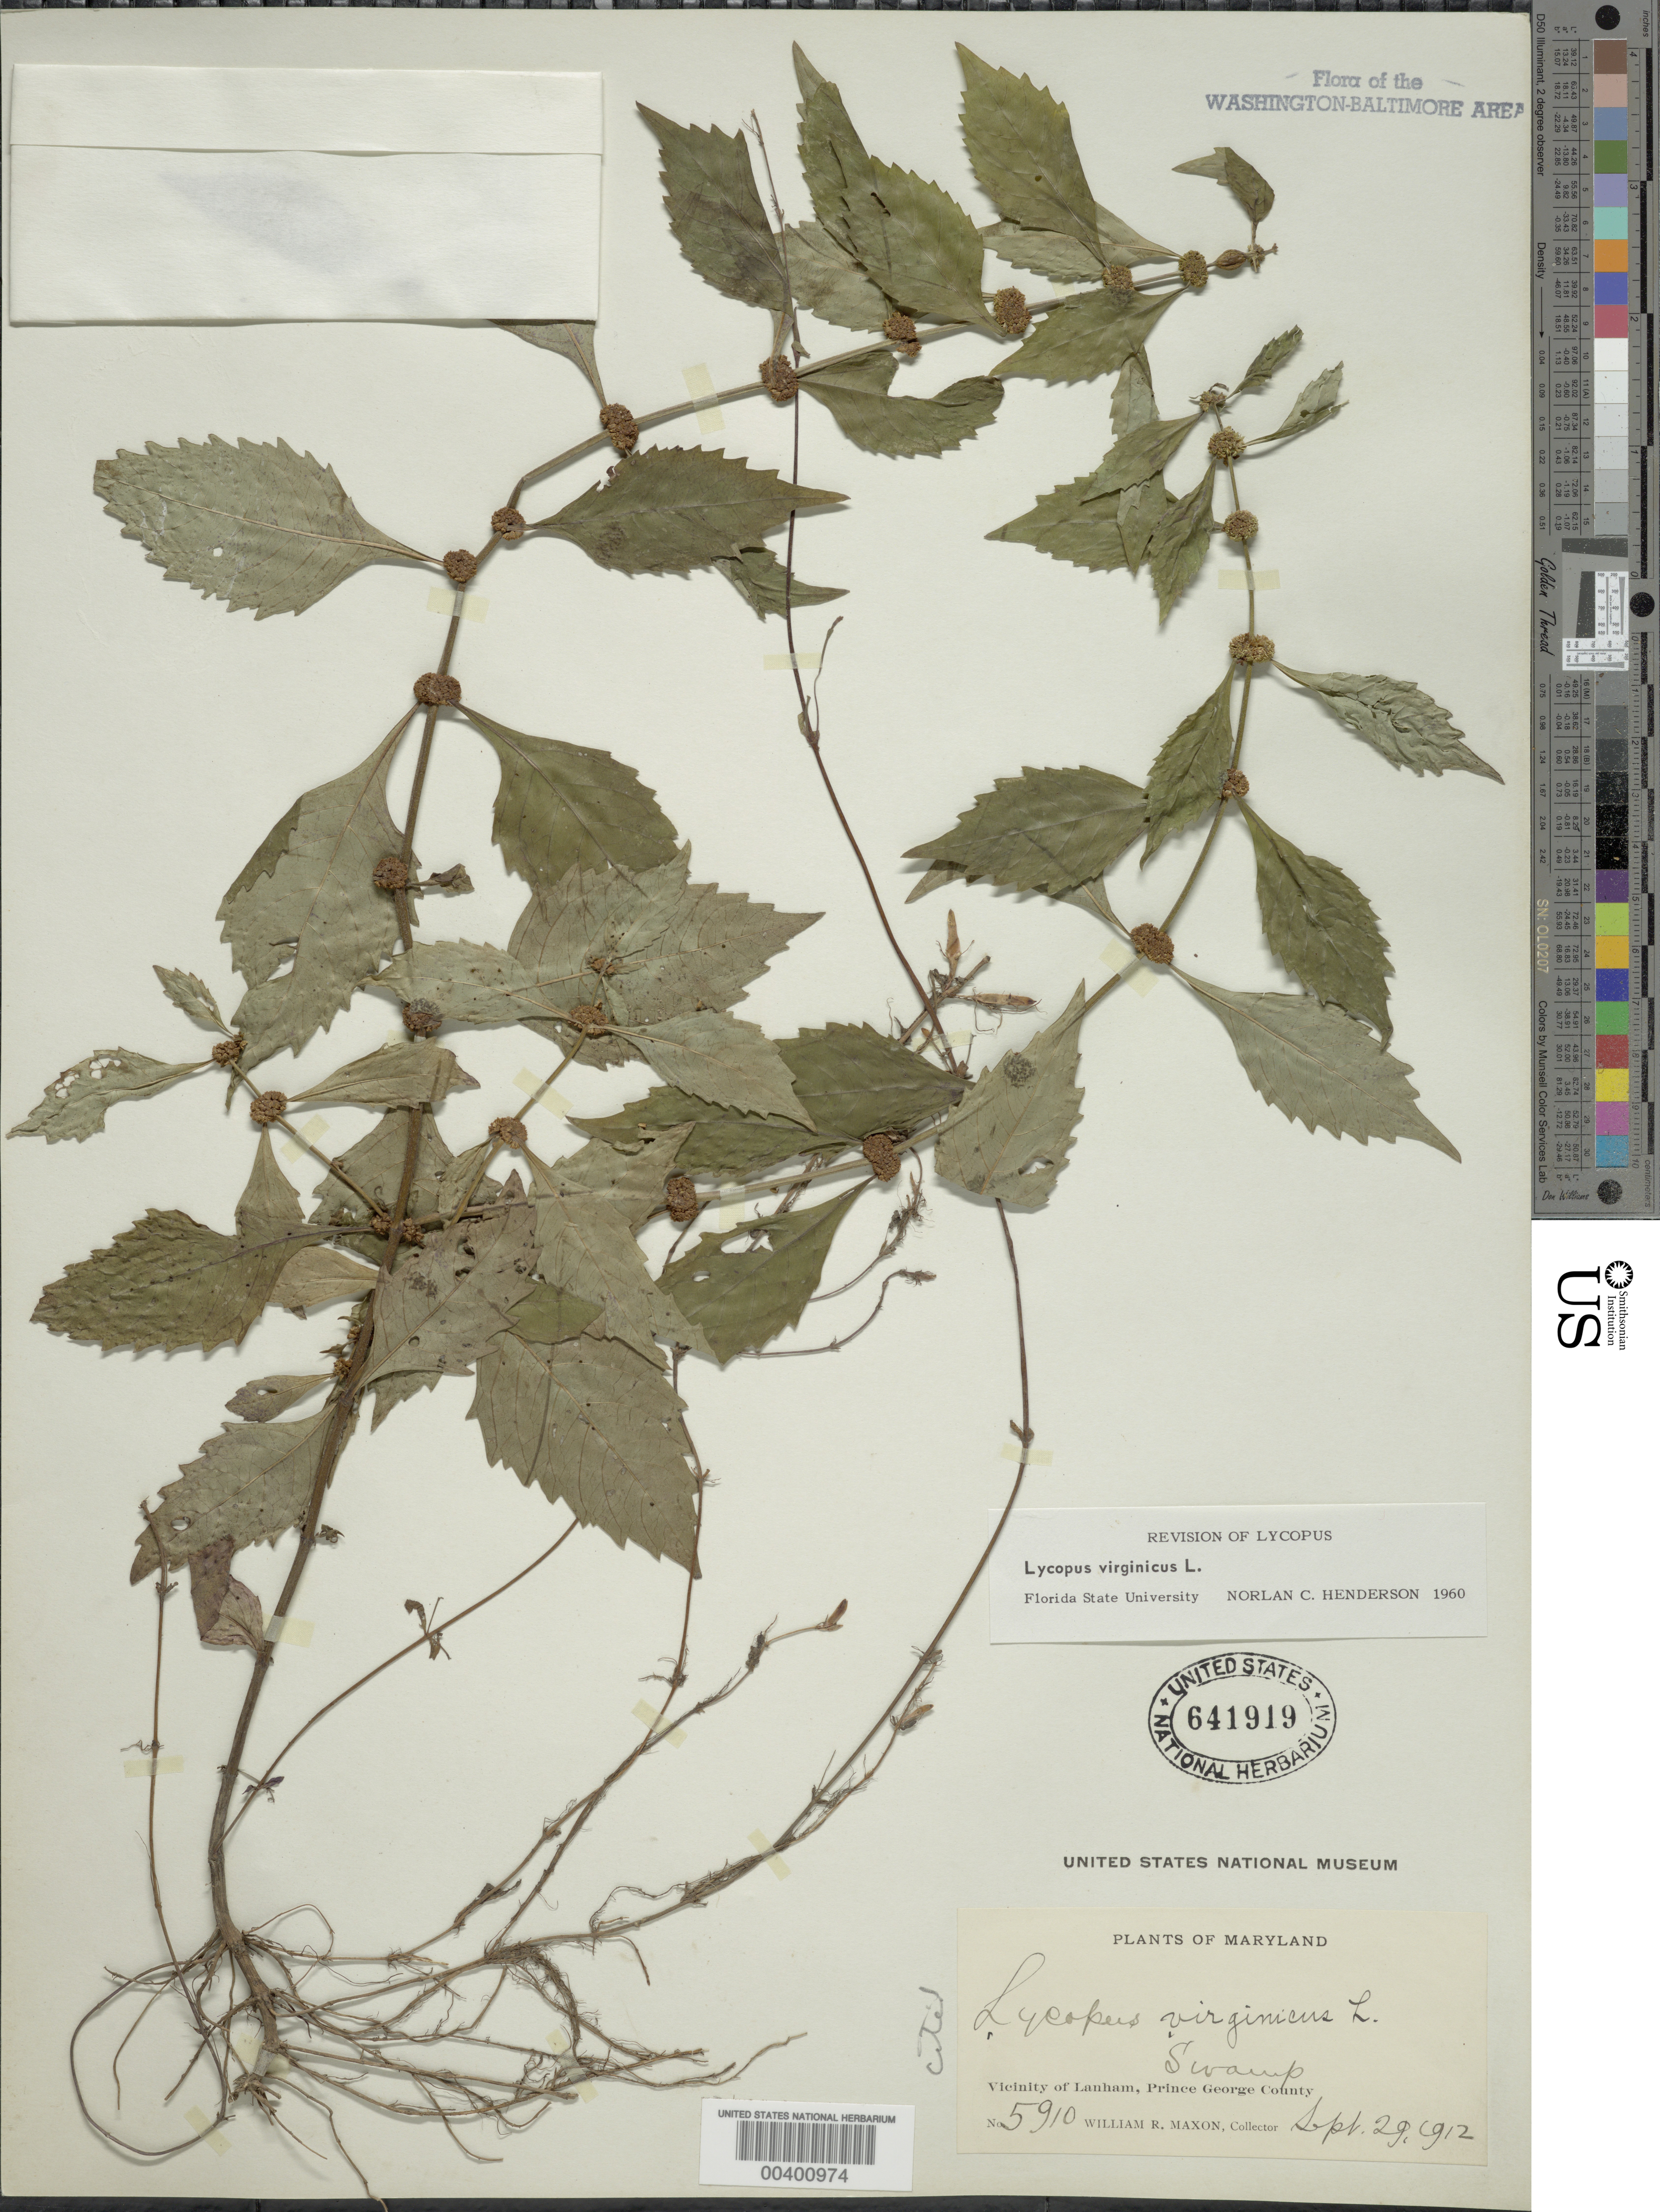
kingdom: Plantae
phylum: Tracheophyta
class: Magnoliopsida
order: Lamiales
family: Lamiaceae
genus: Lycopus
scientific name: Lycopus virginicus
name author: L.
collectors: W. R. Maxon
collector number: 5910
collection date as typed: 29 Sep 1912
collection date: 1912-09-29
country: United States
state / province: Maryland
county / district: Prince George's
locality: Lanham vicinity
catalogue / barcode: US 641919